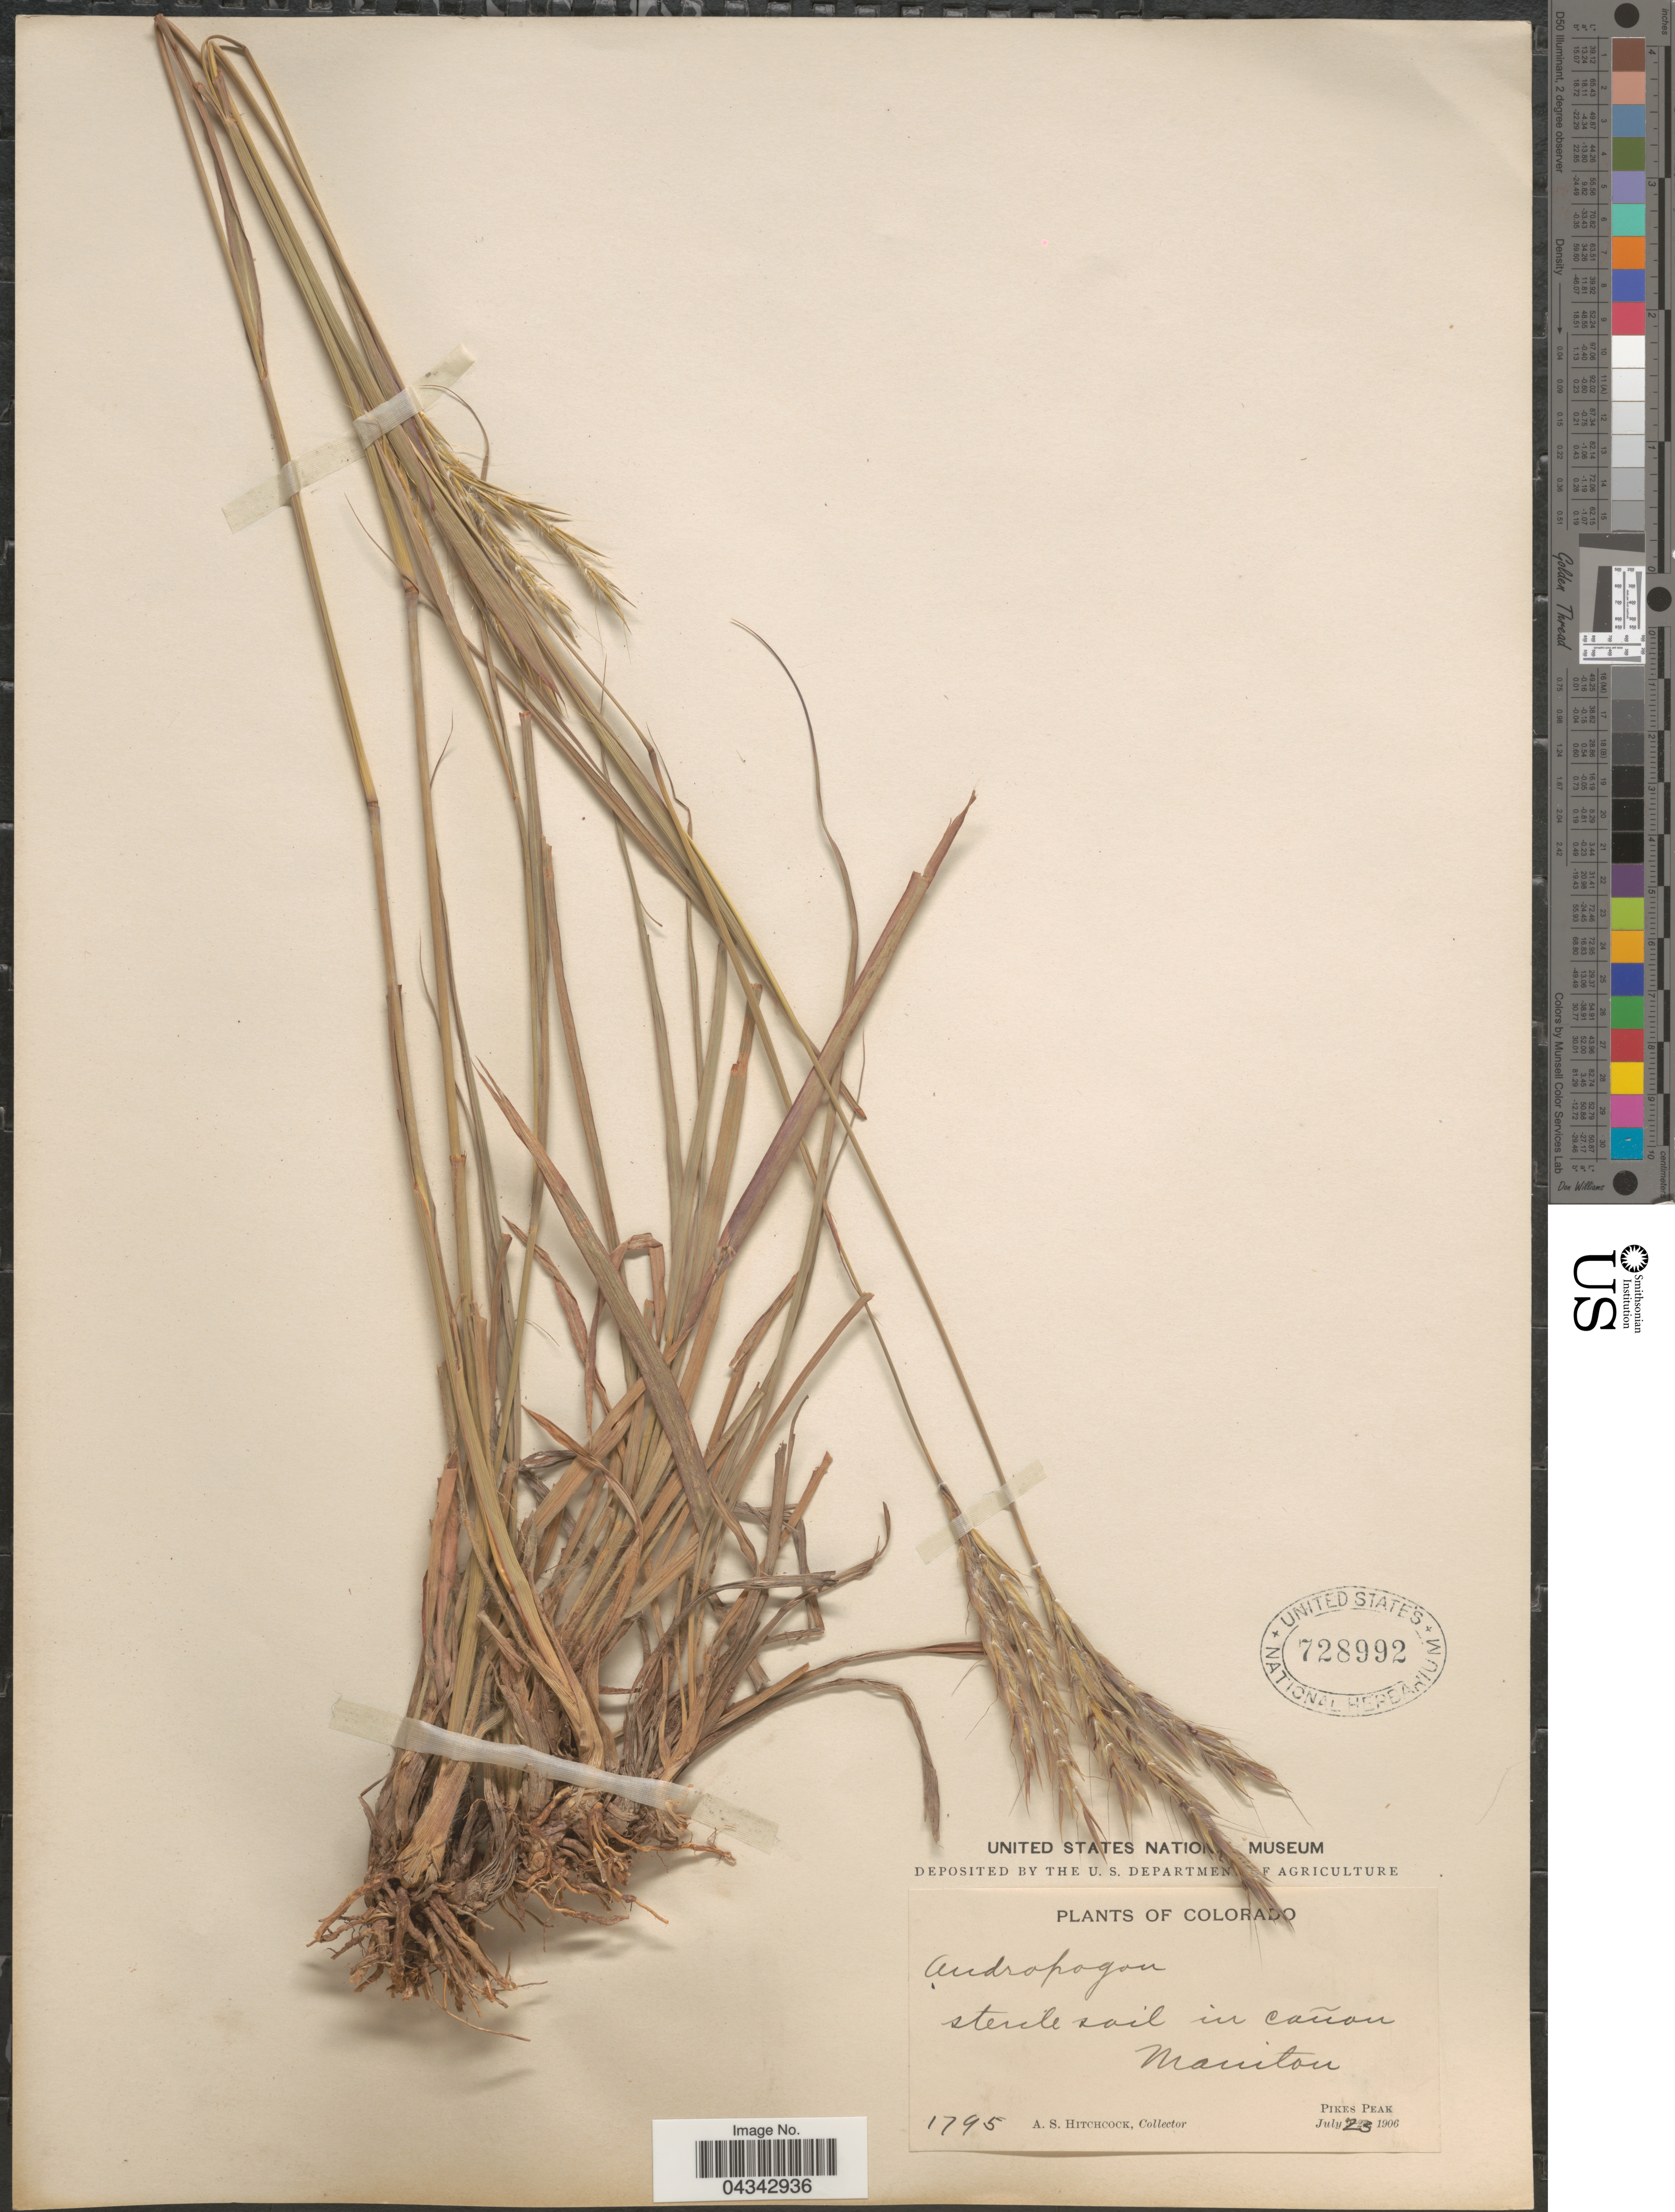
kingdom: Plantae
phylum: Tracheophyta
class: Liliopsida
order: Poales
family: Poaceae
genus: Andropogon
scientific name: Andropogon gerardii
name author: Vitman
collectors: A. S. Hitchcock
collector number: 1795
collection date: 1906-07-23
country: United States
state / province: Colorado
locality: In cañon Manitou. Pikes Peak.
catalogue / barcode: US 728992